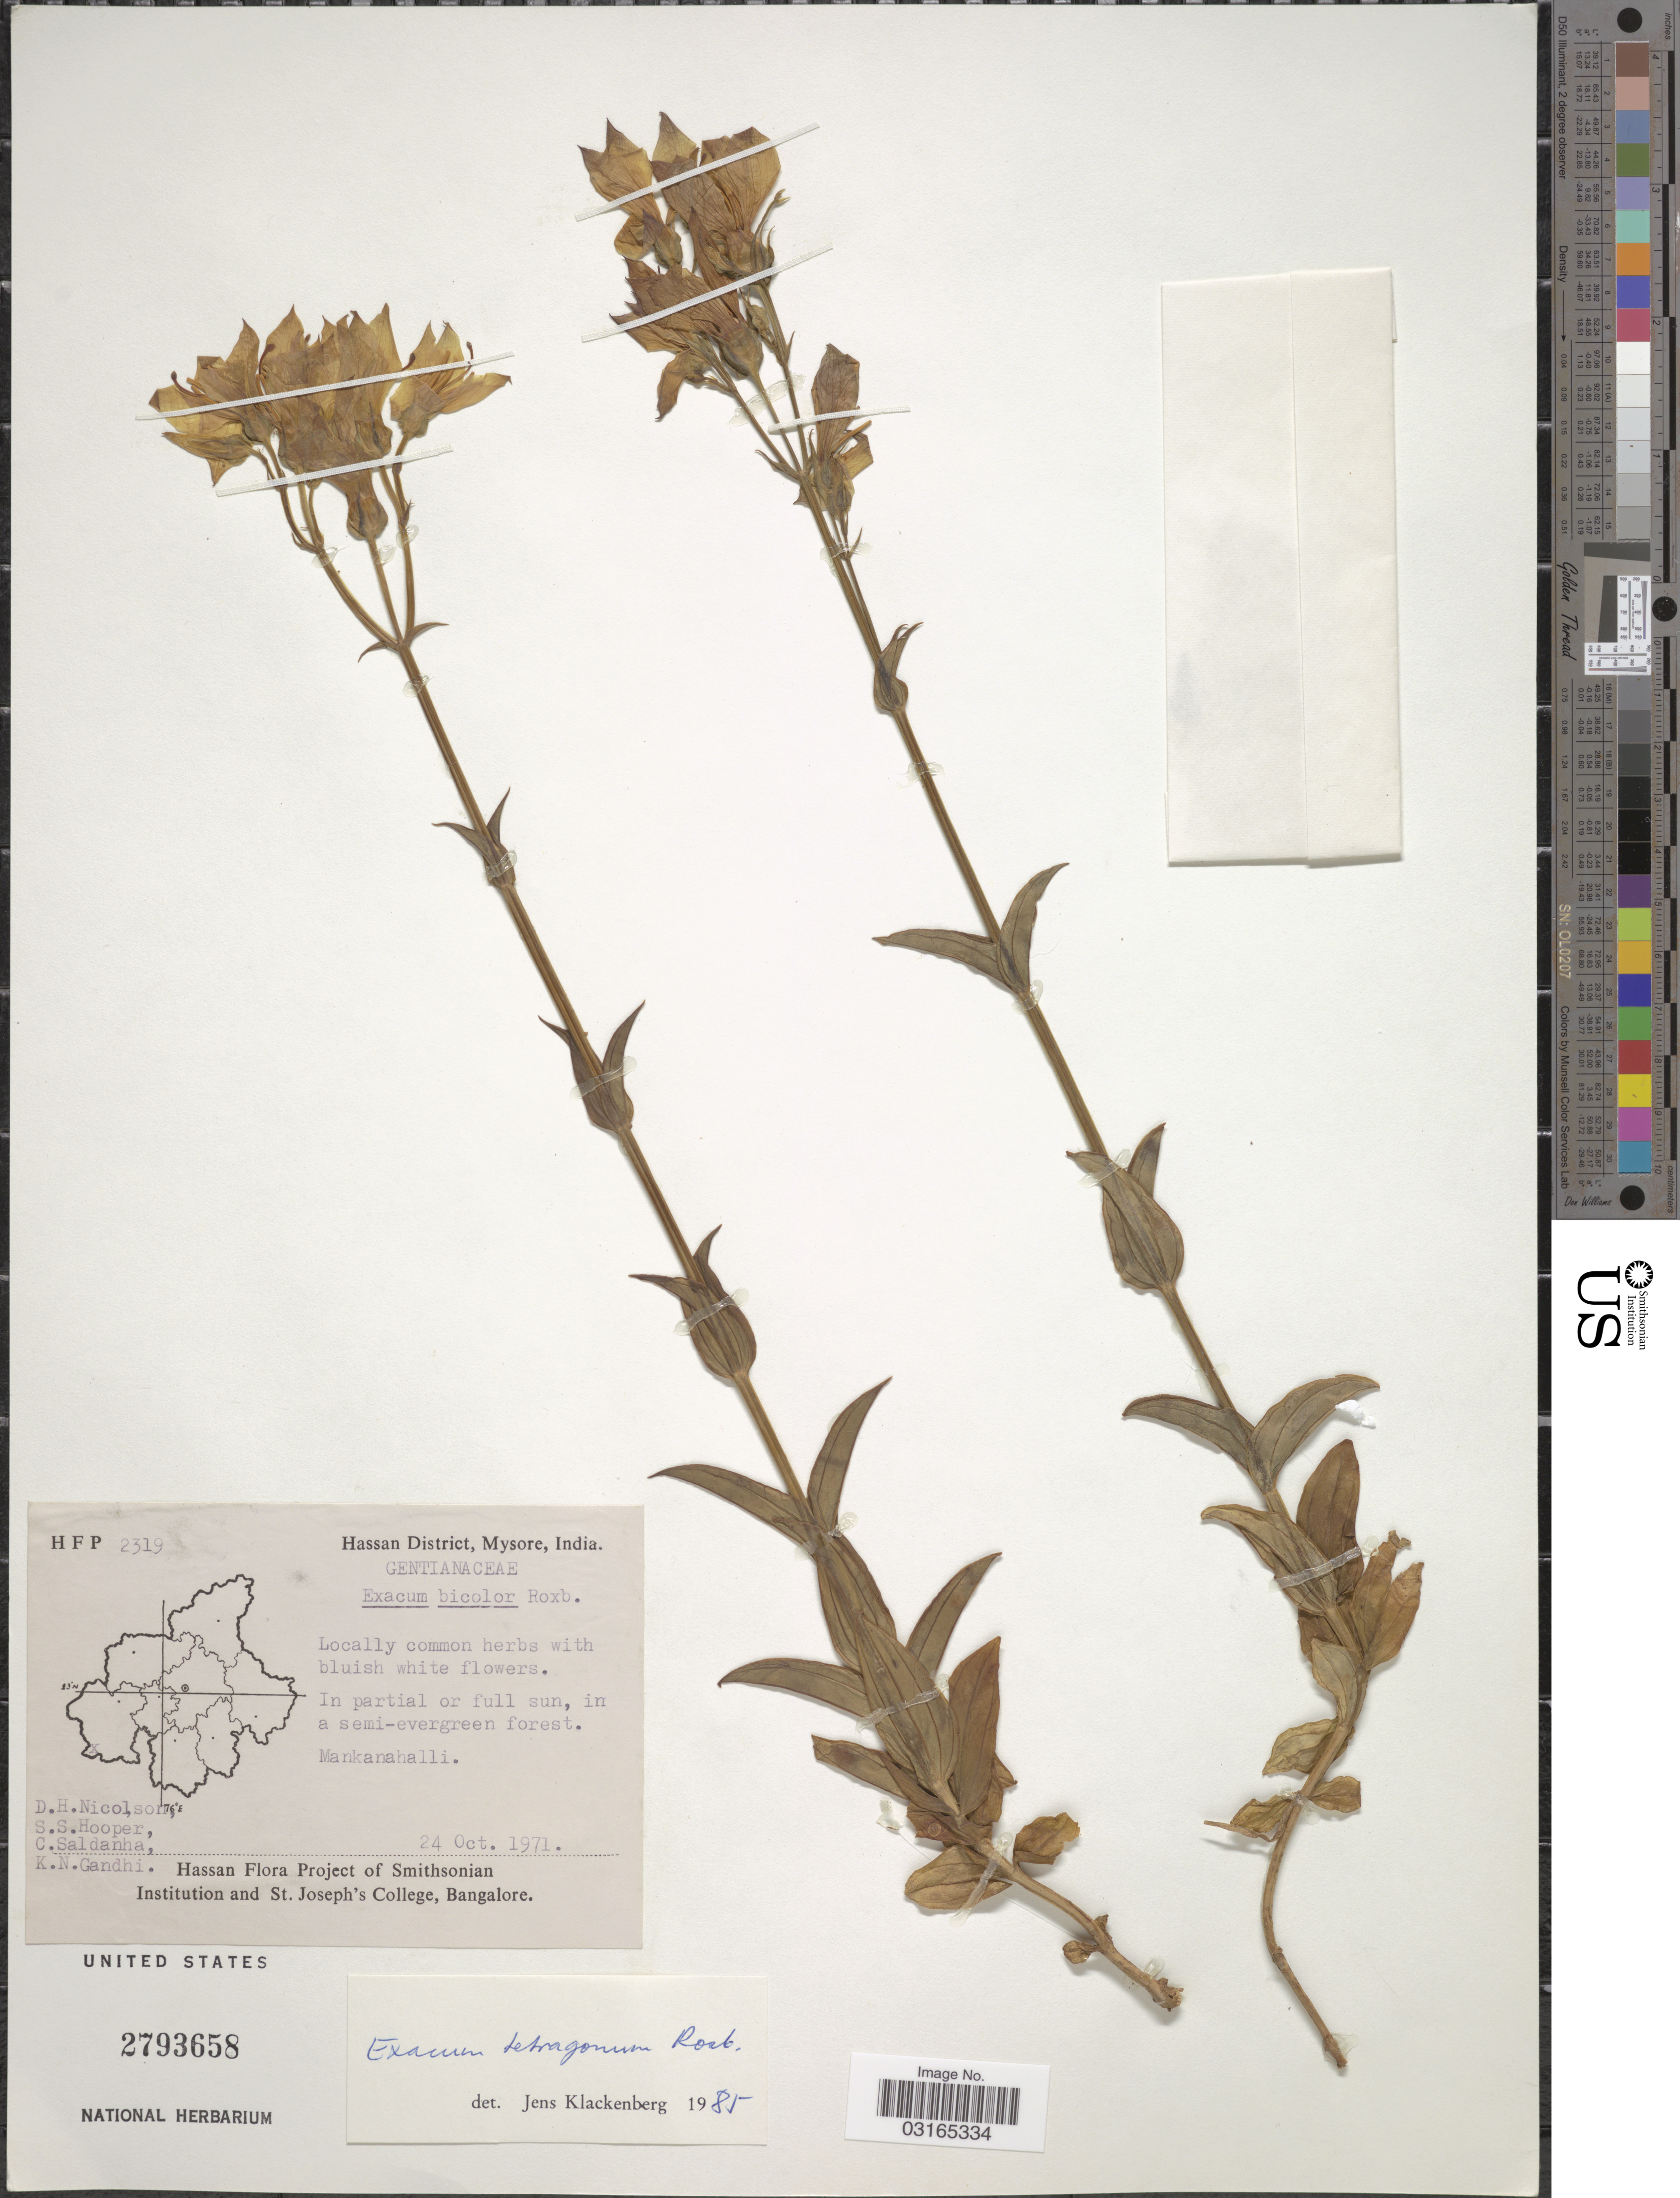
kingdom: Plantae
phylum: Tracheophyta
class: Magnoliopsida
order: Gentianales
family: Gentianaceae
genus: Exacum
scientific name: Exacum tetragonum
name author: Roxb.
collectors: D. H. Nicolson, S. S. Hooper, C. Saldanha & K. N. Gandhi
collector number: HFP2319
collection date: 1971-10-24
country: India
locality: Hassan District, Mysore. Mankanahalli.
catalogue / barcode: US 2793658